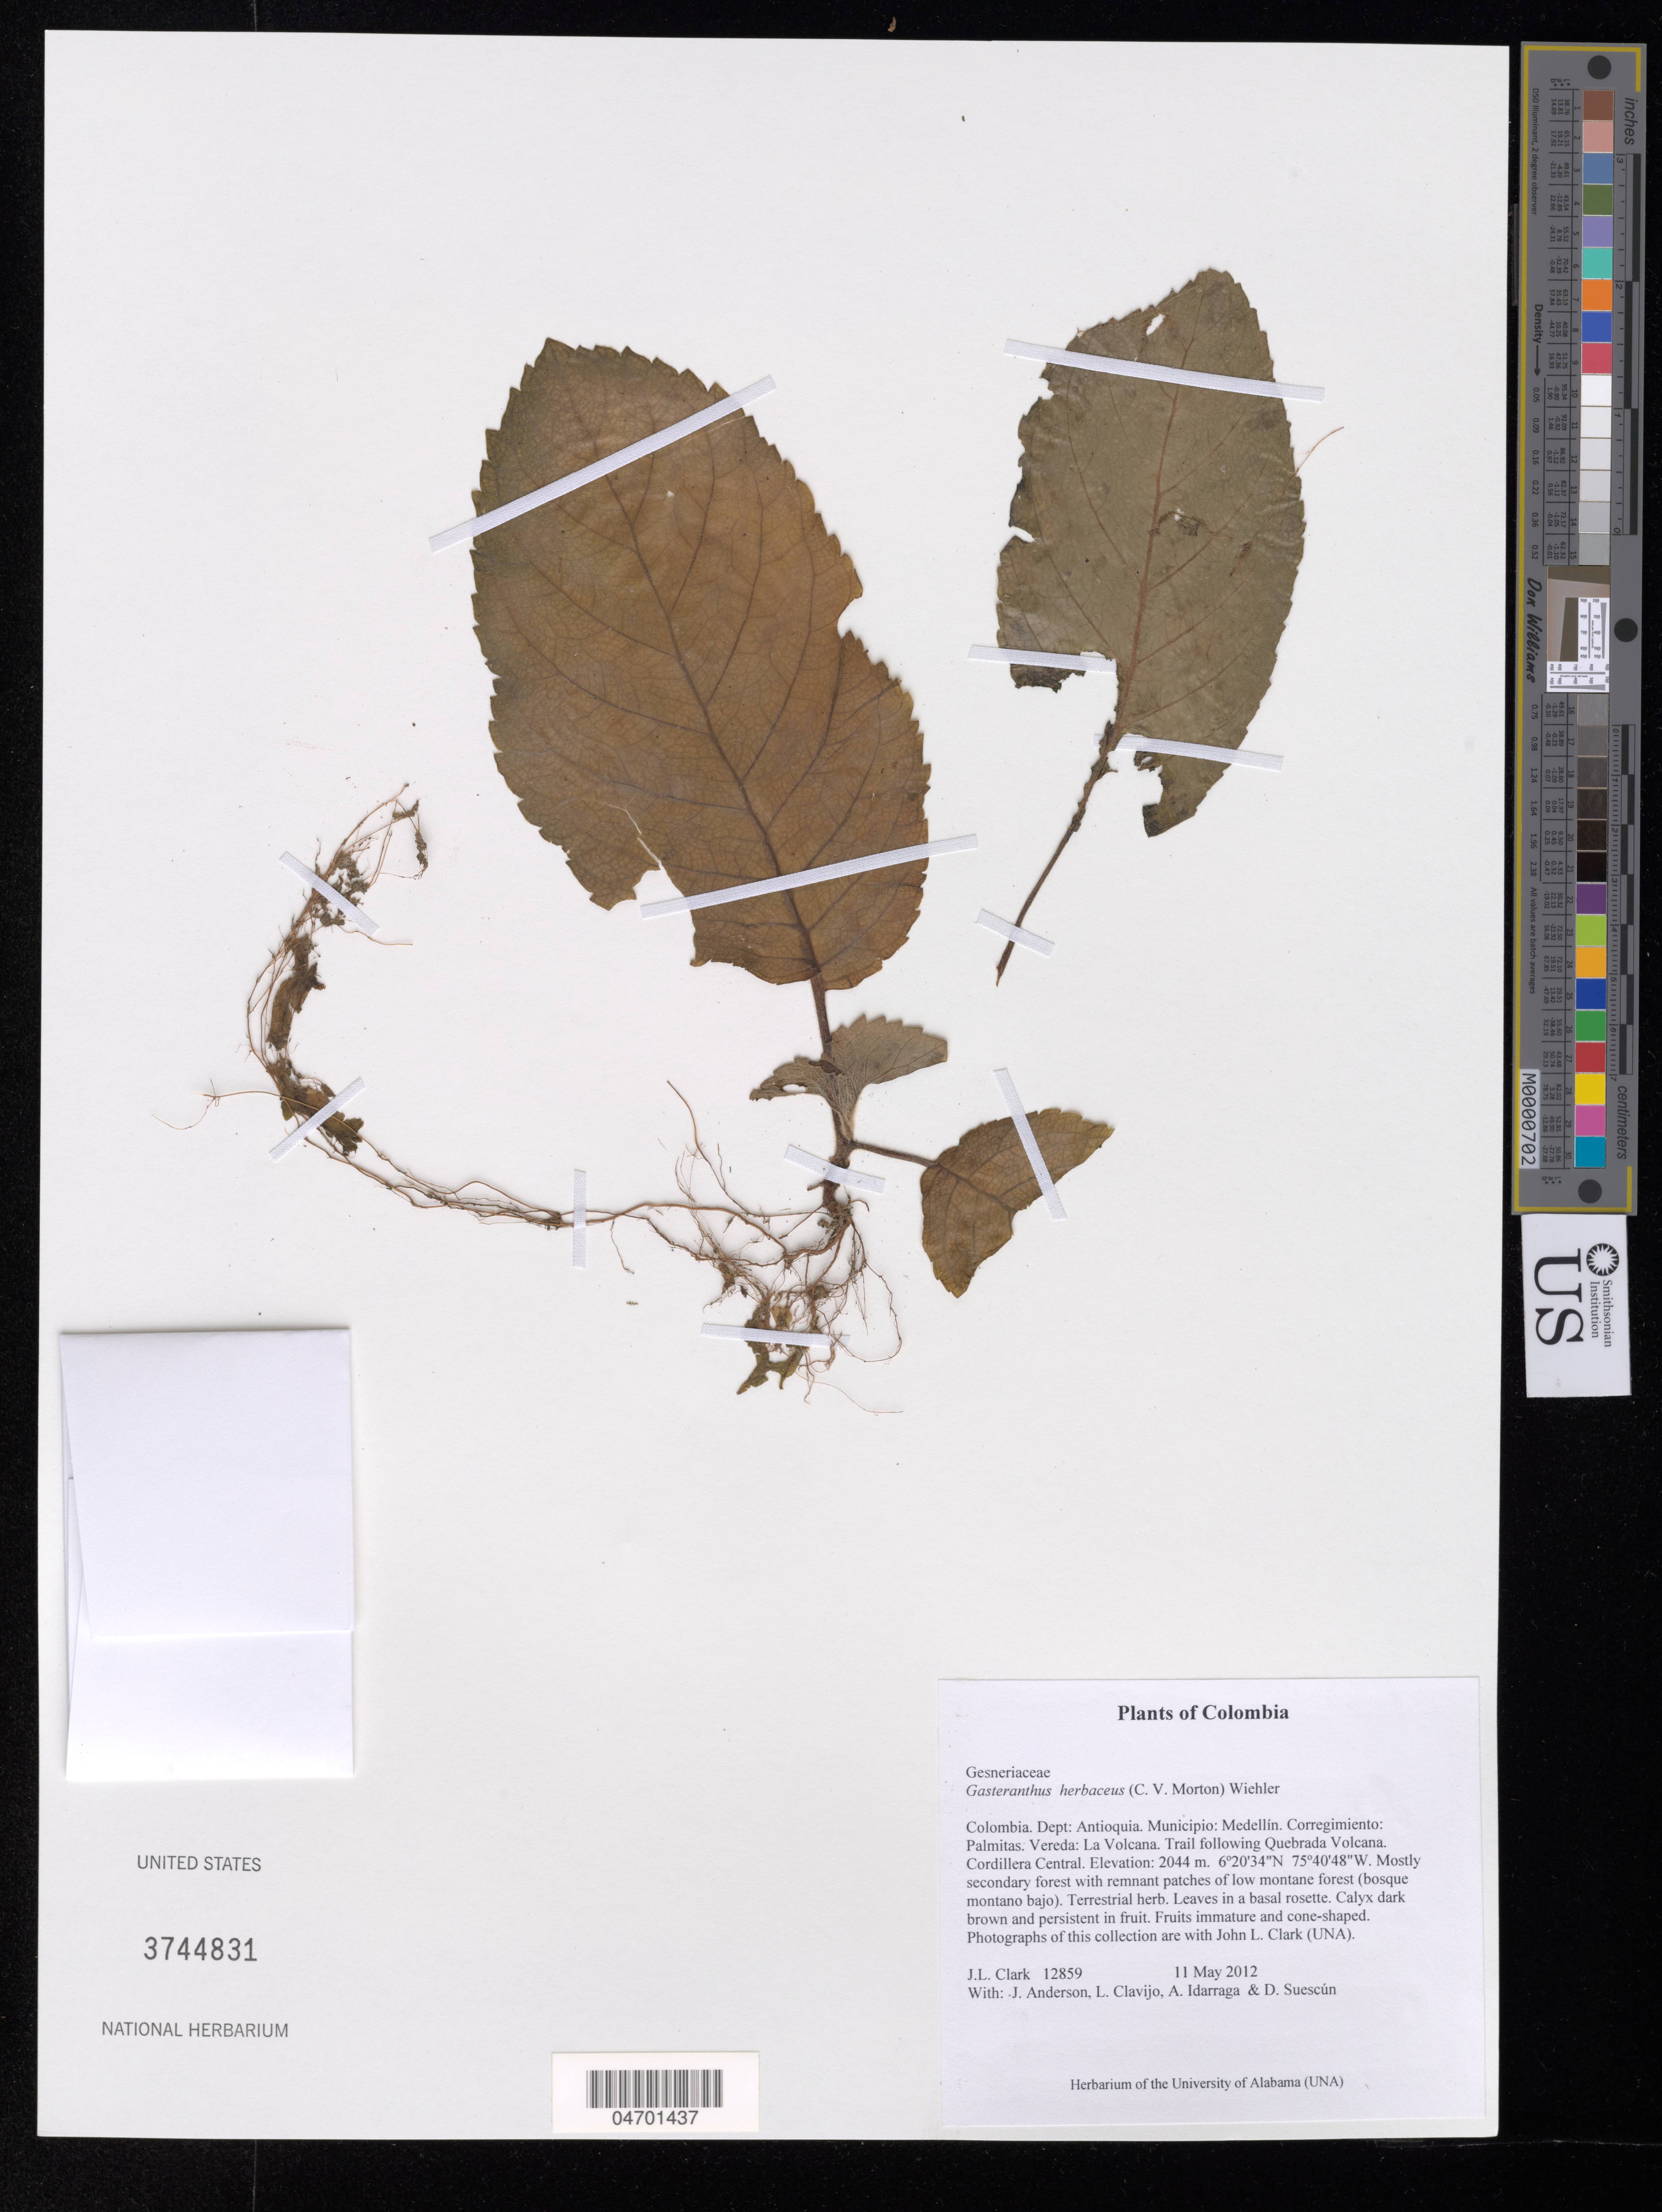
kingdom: Plantae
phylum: Tracheophyta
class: Magnoliopsida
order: Lamiales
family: Gesneriaceae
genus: Gasteranthus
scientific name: Gasteranthus herbaceus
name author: (C.V. Morton) Wiehler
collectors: J. L. Clark, J. Anderson, L. Clavijo & A. Idarraga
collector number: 12859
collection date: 2012-05-11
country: Colombia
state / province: Antioquia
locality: Dept: Antioquia. Municipio: Medellín. Corregimiento: Palmitas. Vereda: La Volcana. Trail following Quebrada Volcana. Cordillera Central.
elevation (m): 2044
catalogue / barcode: US 3744831